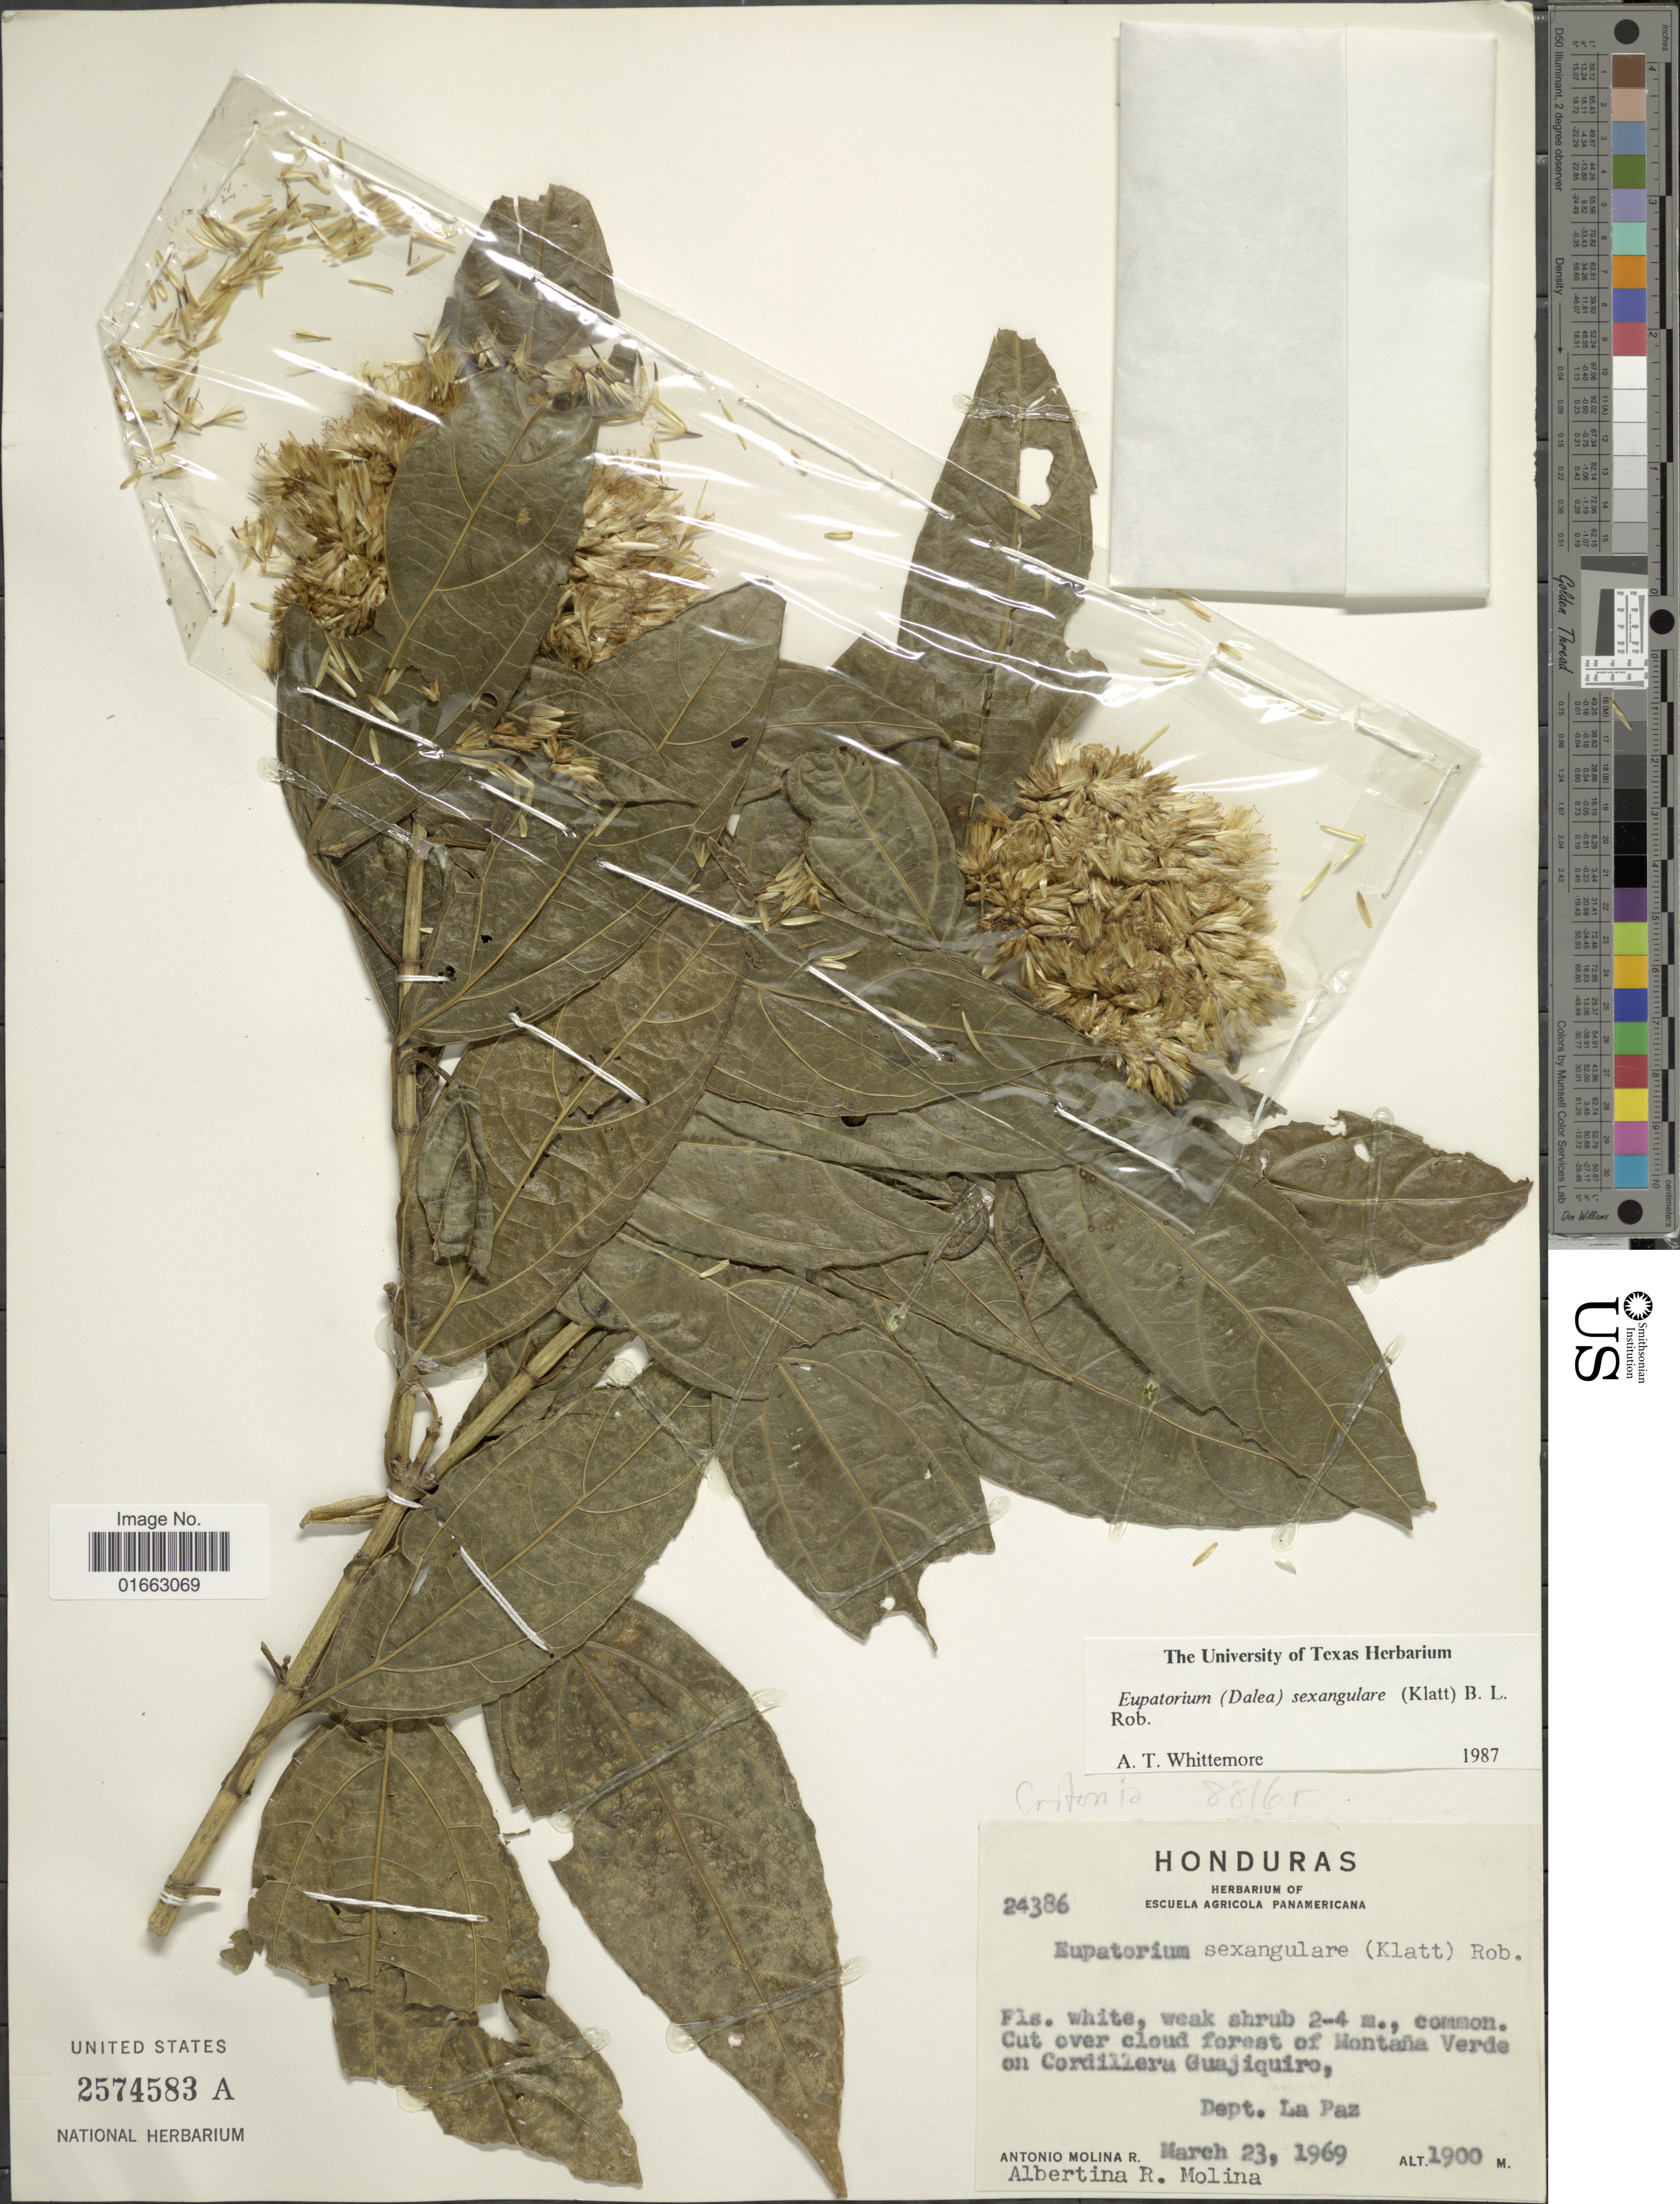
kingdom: Plantae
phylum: Tracheophyta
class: Magnoliopsida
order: Asterales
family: Asteraceae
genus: Critonia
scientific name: Critonia sexangularis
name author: (Klatt) R.M. King & H. Rob.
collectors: A. Molina R. & A. R. Molina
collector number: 24386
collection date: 1969-03-23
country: Honduras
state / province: La Paz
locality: Cut over cloud forest of Montaña Verde on Cordillera Guajiquiro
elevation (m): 1900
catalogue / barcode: US 2574583A